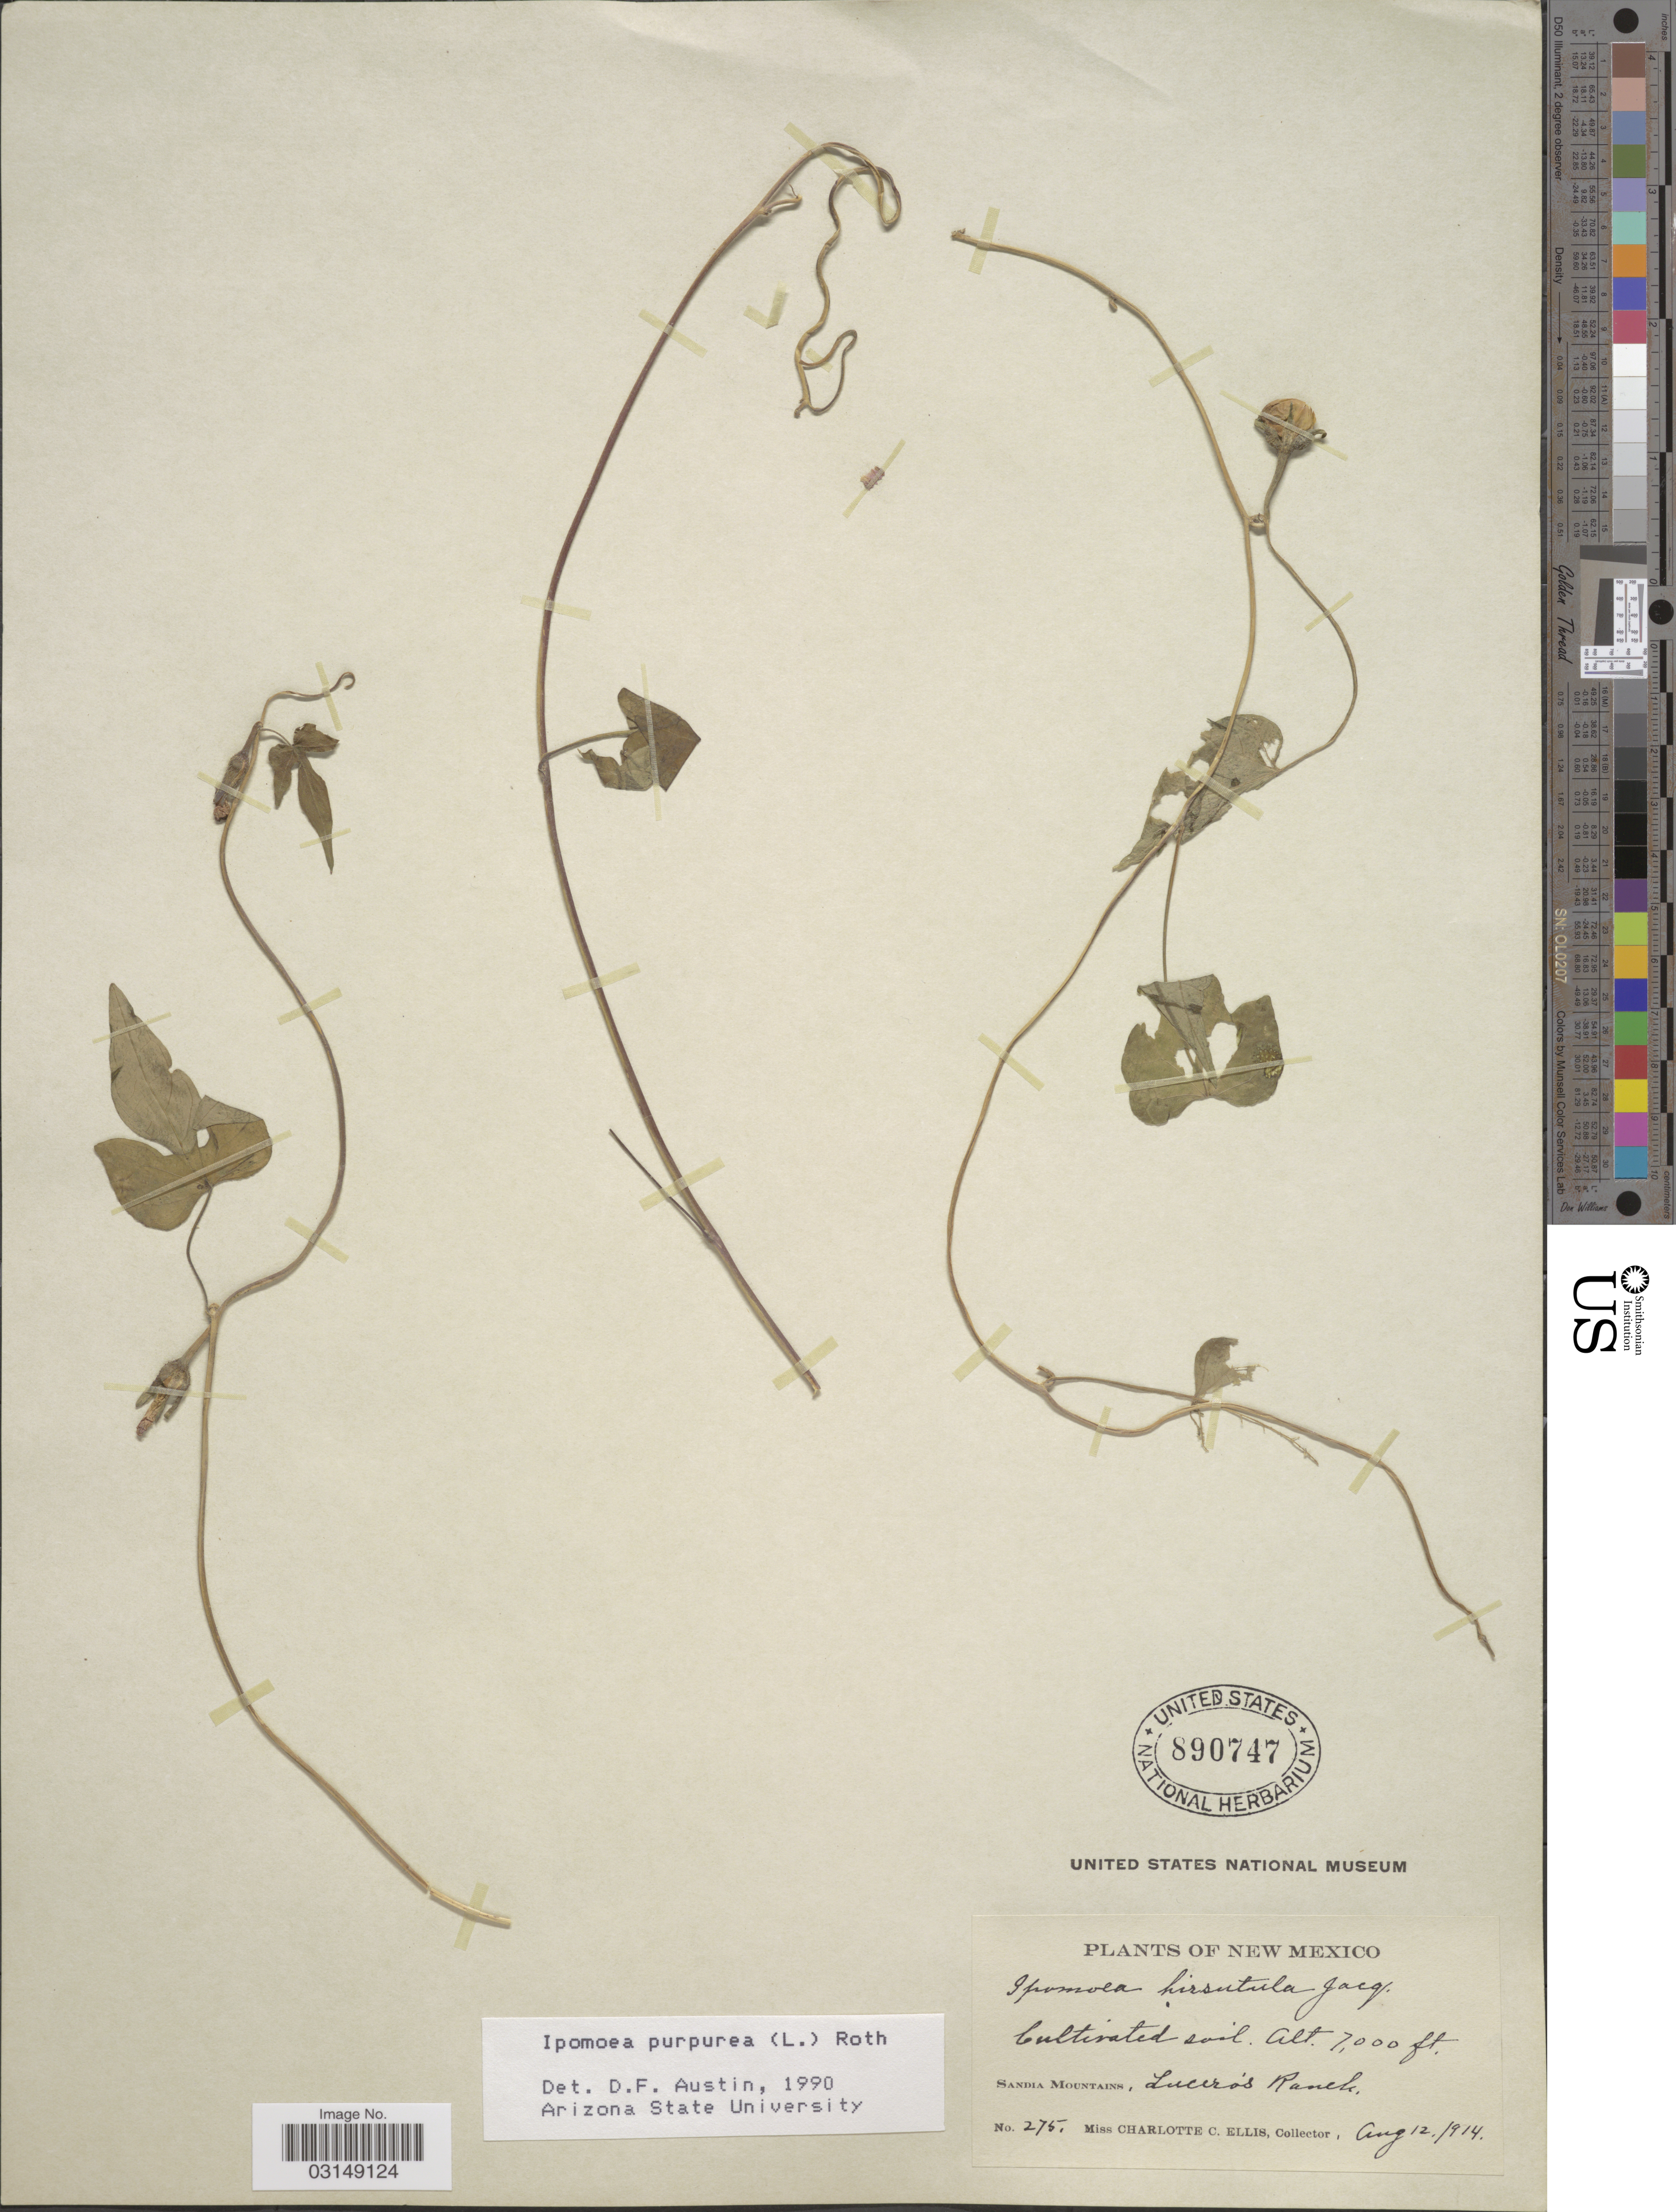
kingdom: Plantae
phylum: Tracheophyta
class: Magnoliopsida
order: Solanales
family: Convolvulaceae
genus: Ipomoea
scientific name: Ipomoea purpurea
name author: (L.) Roth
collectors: C. C. Ellis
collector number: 275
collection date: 1914-08-12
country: United States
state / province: New Mexico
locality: Sandia Mountains, Lucero's Ranch.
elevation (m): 2134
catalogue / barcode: US 890747